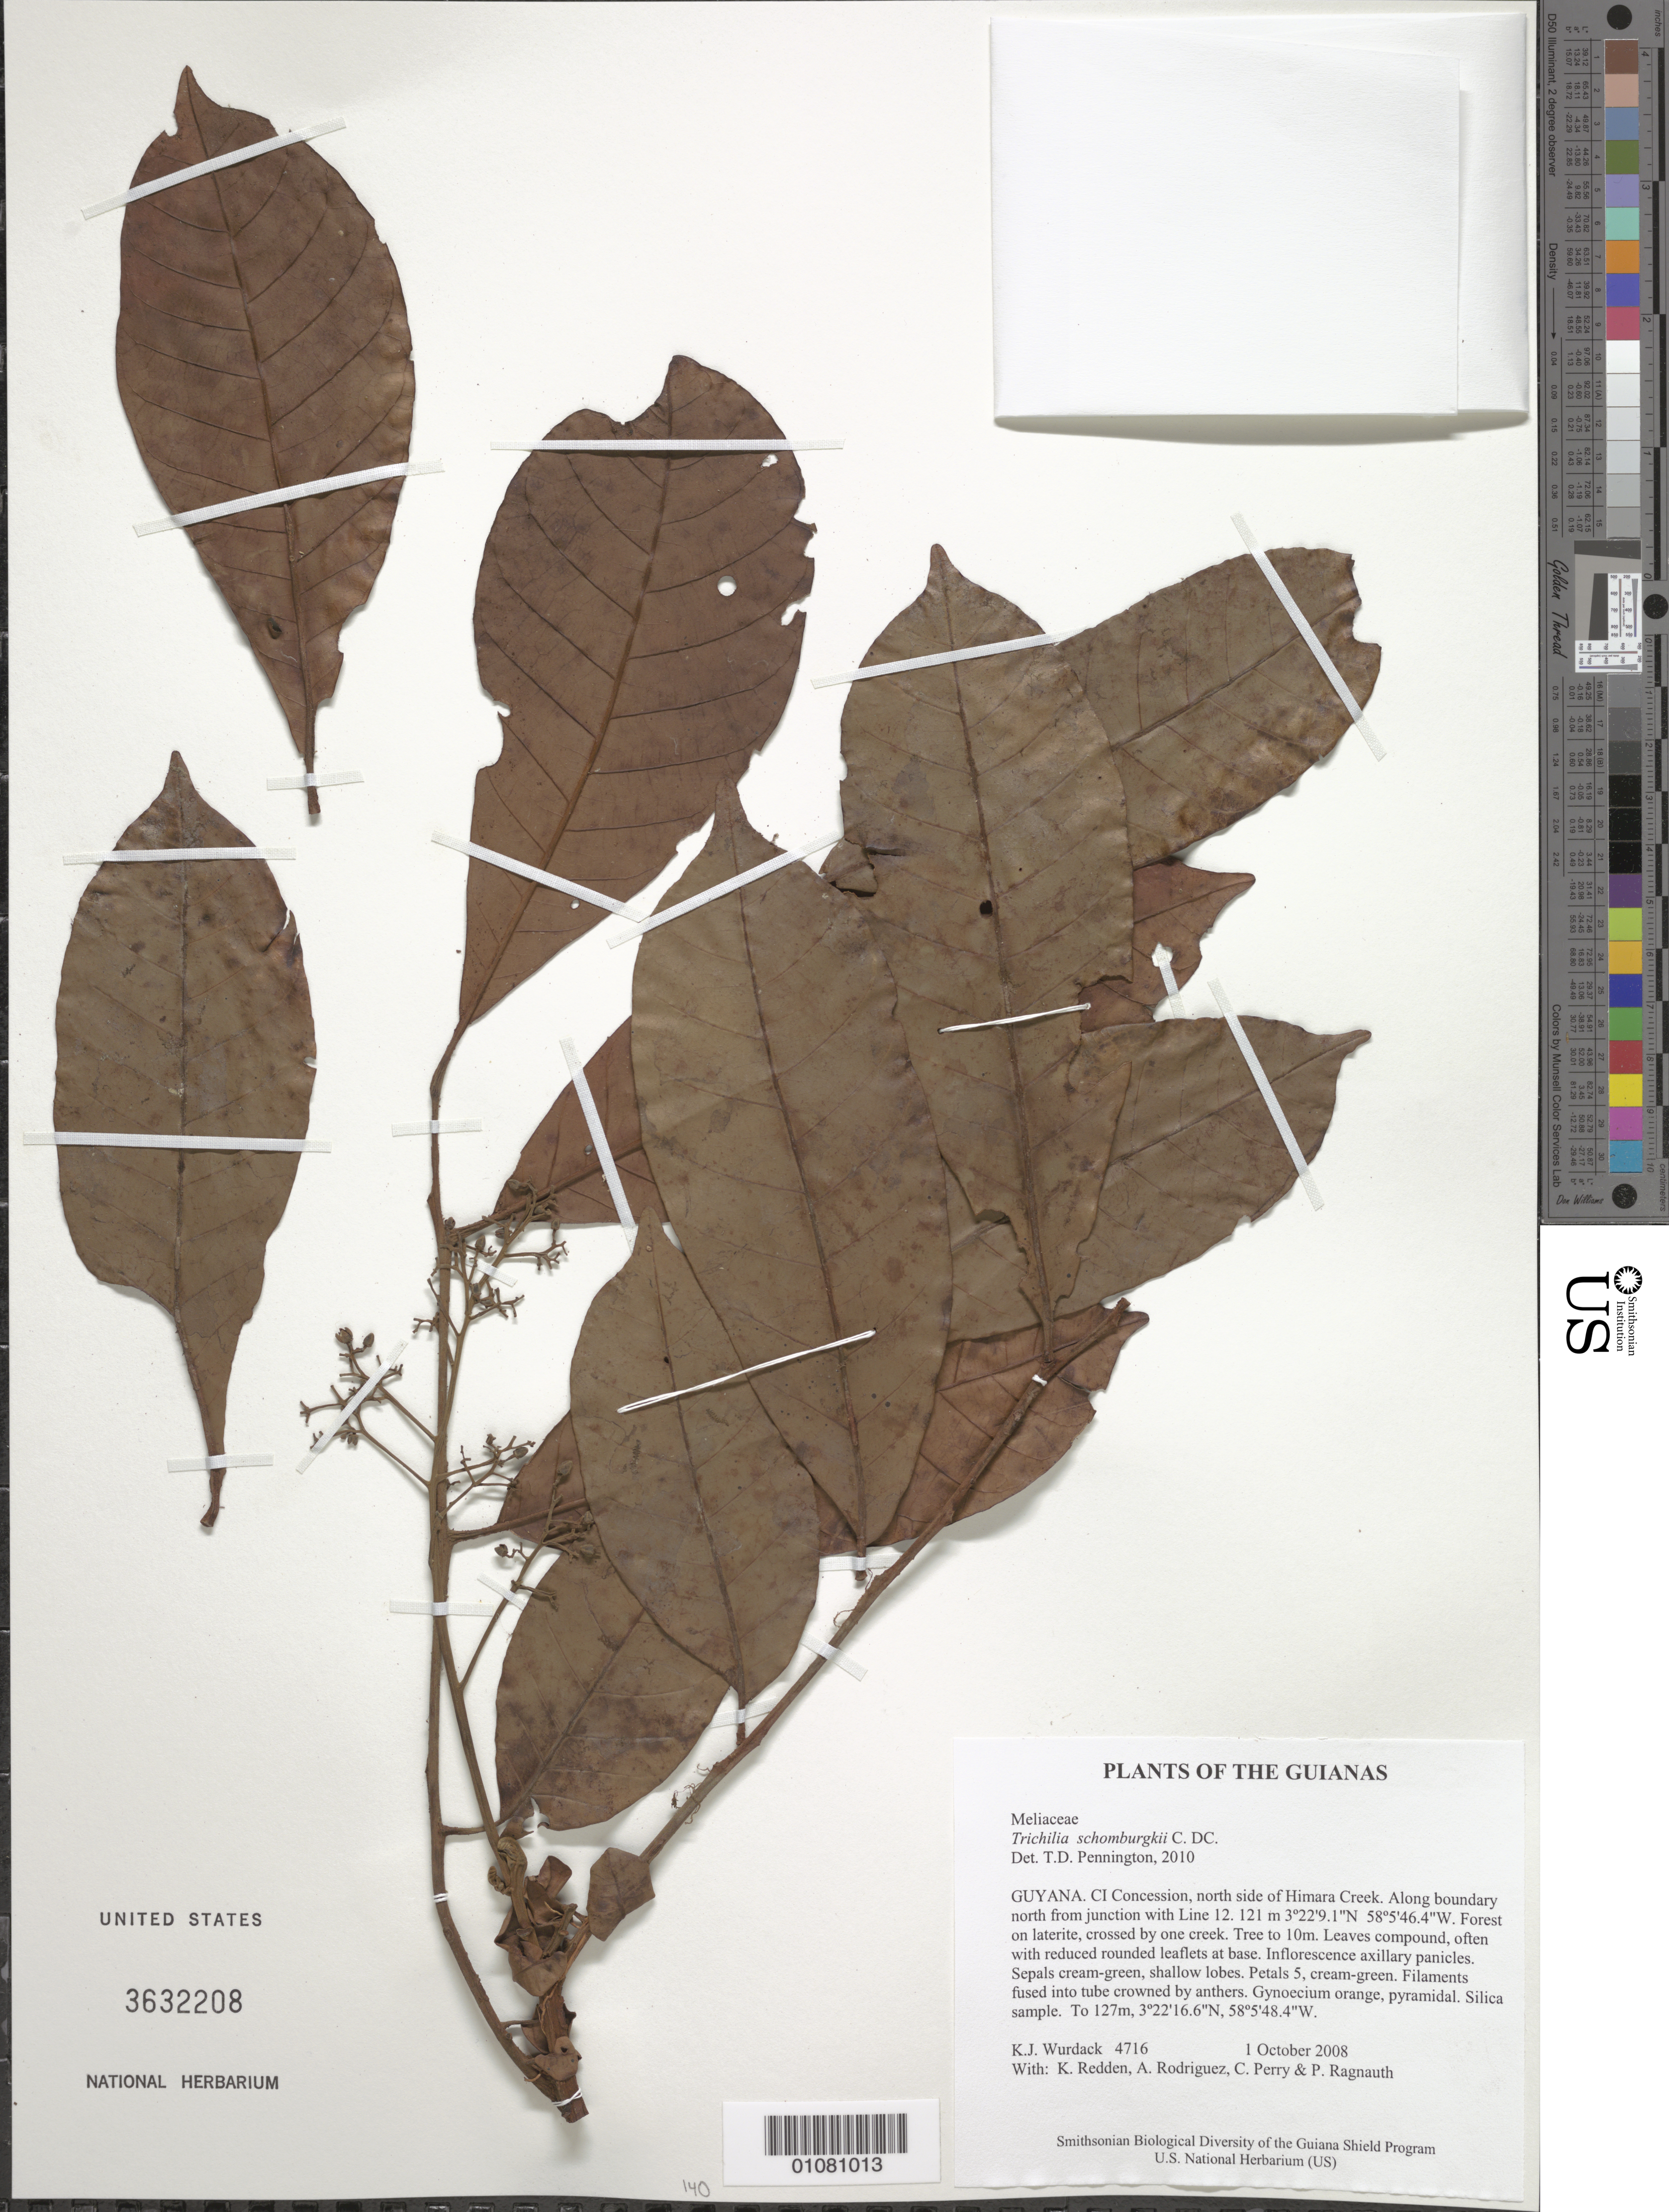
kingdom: Plantae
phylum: Tracheophyta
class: Magnoliopsida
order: Sapindales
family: Meliaceae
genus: Trichilia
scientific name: Trichilia schomburgkii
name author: C. DC.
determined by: Pennington, T. D., (K)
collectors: K. Wurdack, K. M. Redden, A. Rodriguez, C. Perry & P. Ragnauth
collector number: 4716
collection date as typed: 1 October 2008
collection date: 2008-10-01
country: Guyana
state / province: U. Takutu-U. Essequibo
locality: CI Concession, north side of Himara Creek. Along boundary north from junction with Line 12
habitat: Forest on laterite, crossed by one creek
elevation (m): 121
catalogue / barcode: US 3632208